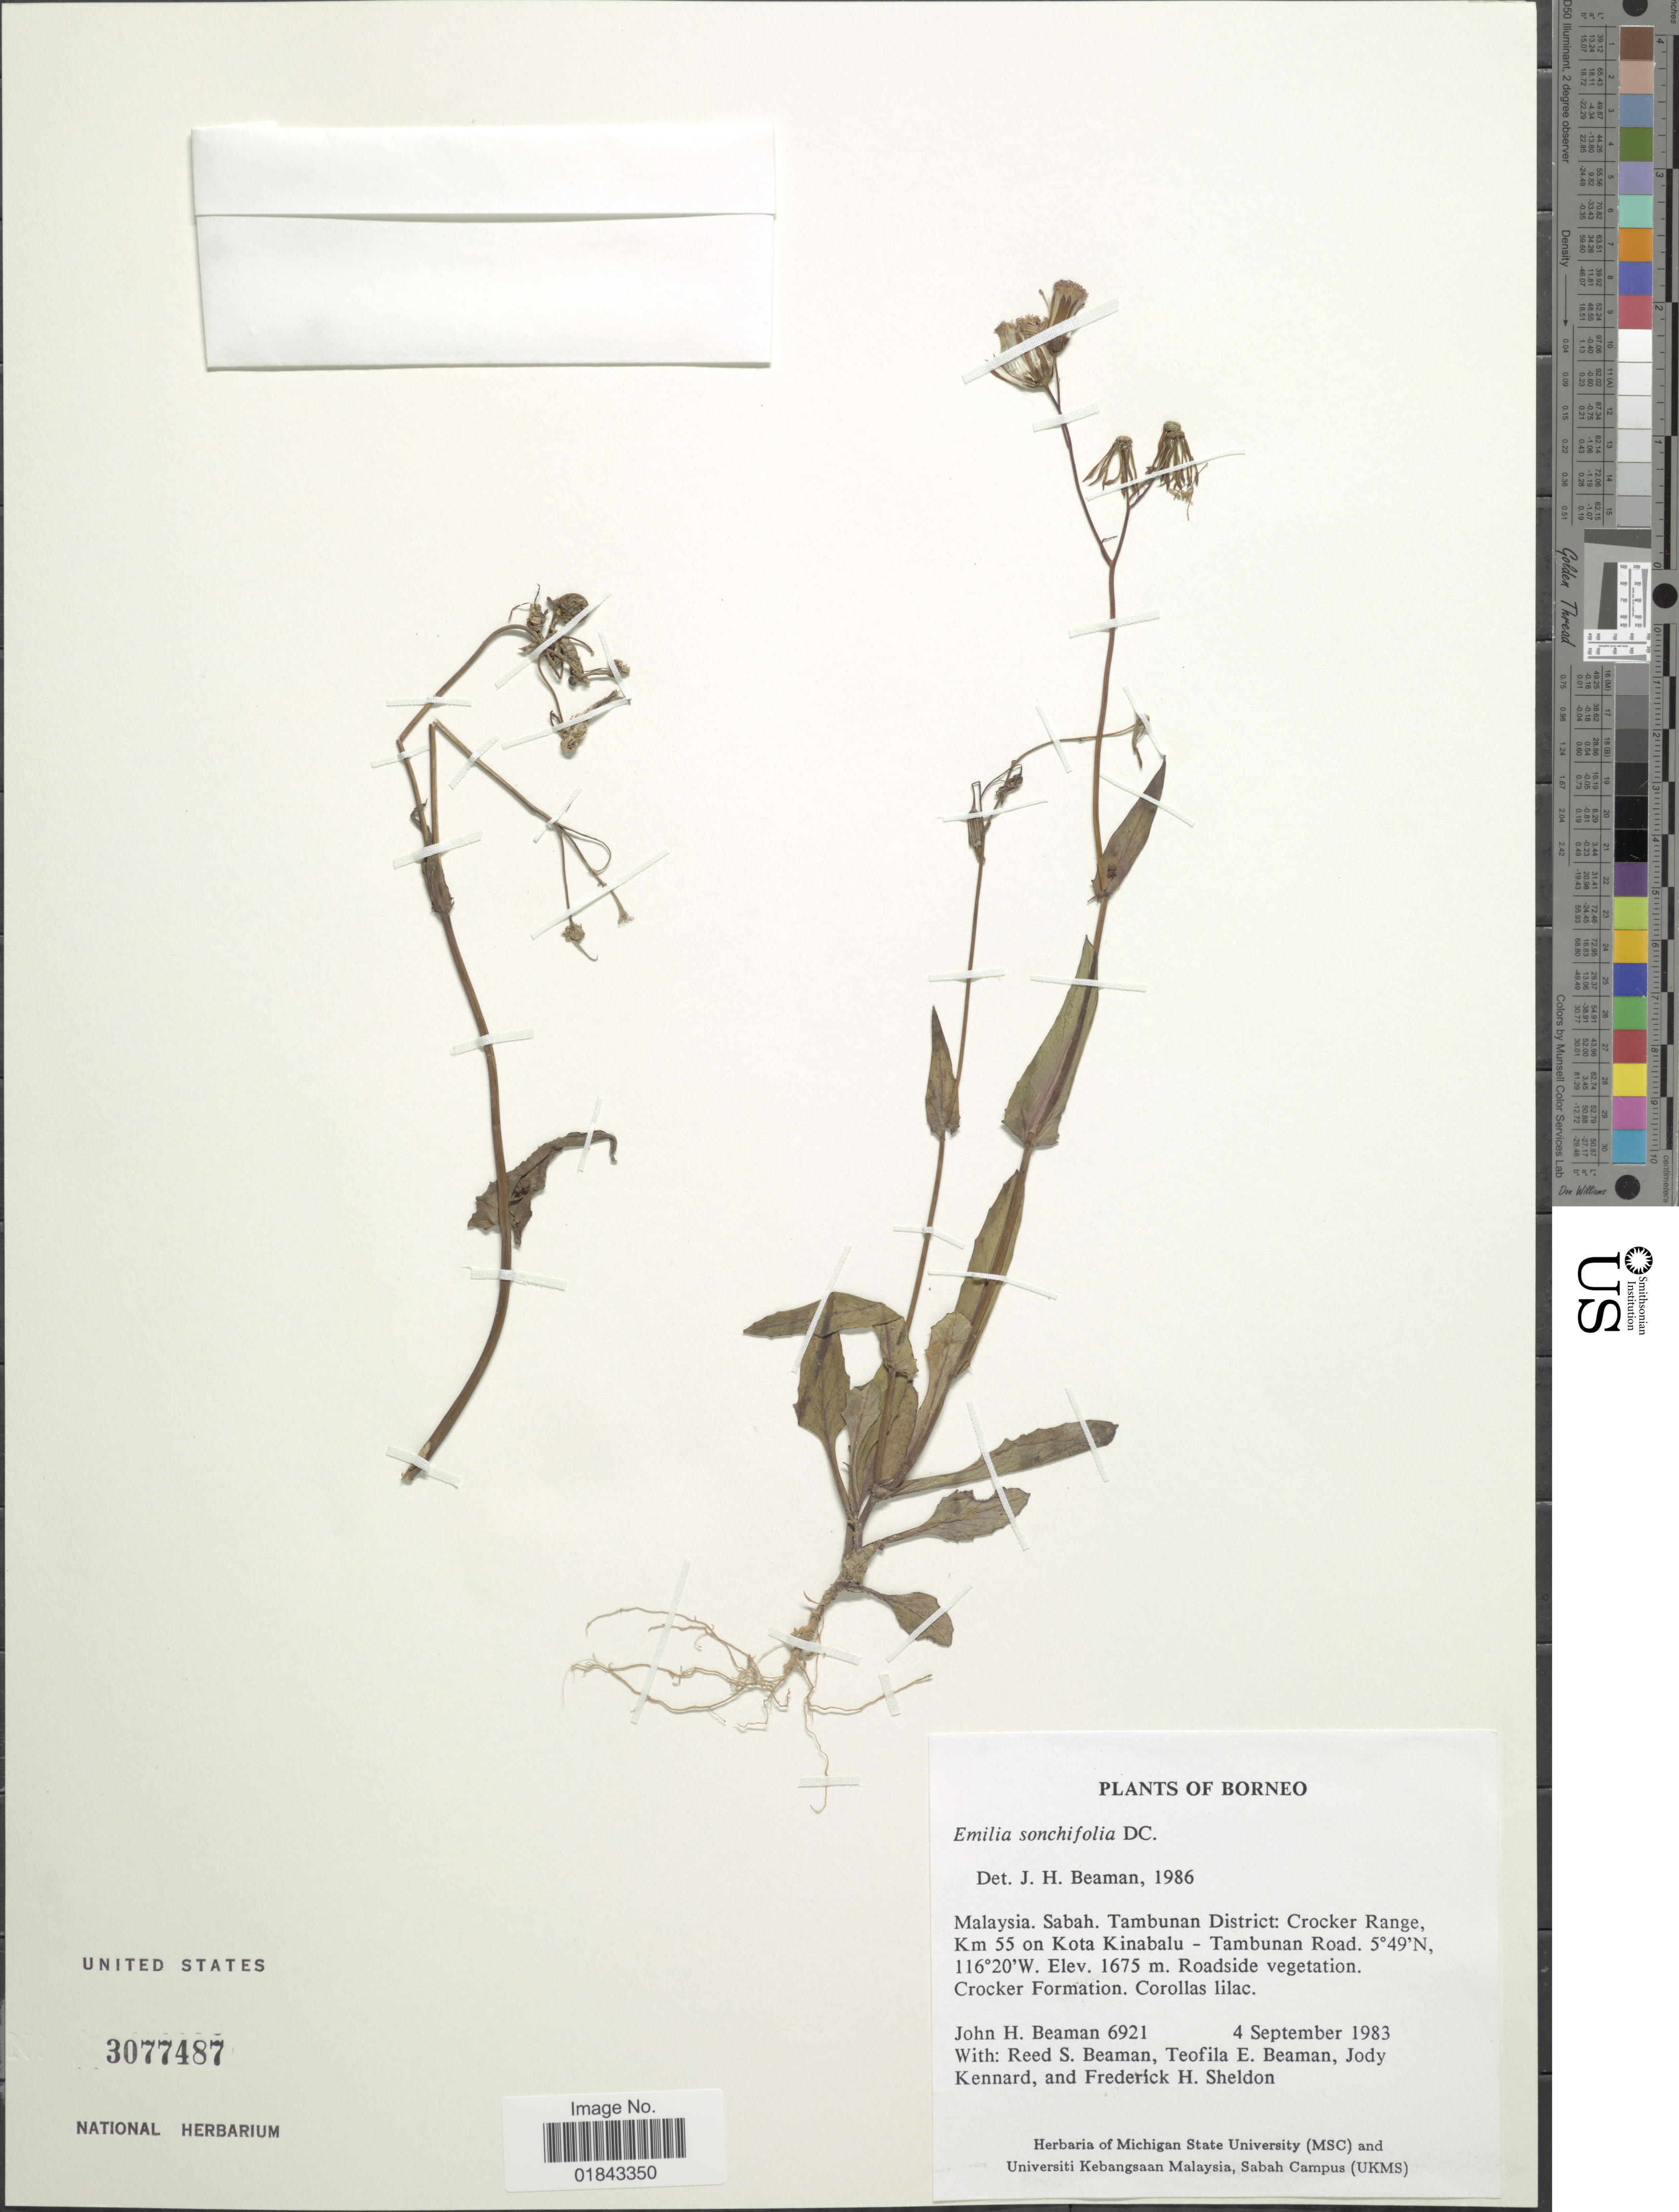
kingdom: Plantae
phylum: Tracheophyta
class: Magnoliopsida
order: Asterales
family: Asteraceae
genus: Emilia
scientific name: Emilia sonchifolia var. javanica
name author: (Burm. f.) Mattf.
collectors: J. H. Beaman, R. S. Beaman, T. E. Beaman, J. Kennard & F. Sheldon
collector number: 6921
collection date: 1983-09-04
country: Malaysia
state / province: Sabah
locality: Borneo, Tambunan District: Crocker Range, Km 55 on Koa Kinabalu- Tambunan Road, roadside vegetation, Crocker Formation, Corollas lilac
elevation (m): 1675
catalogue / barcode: US 3077487